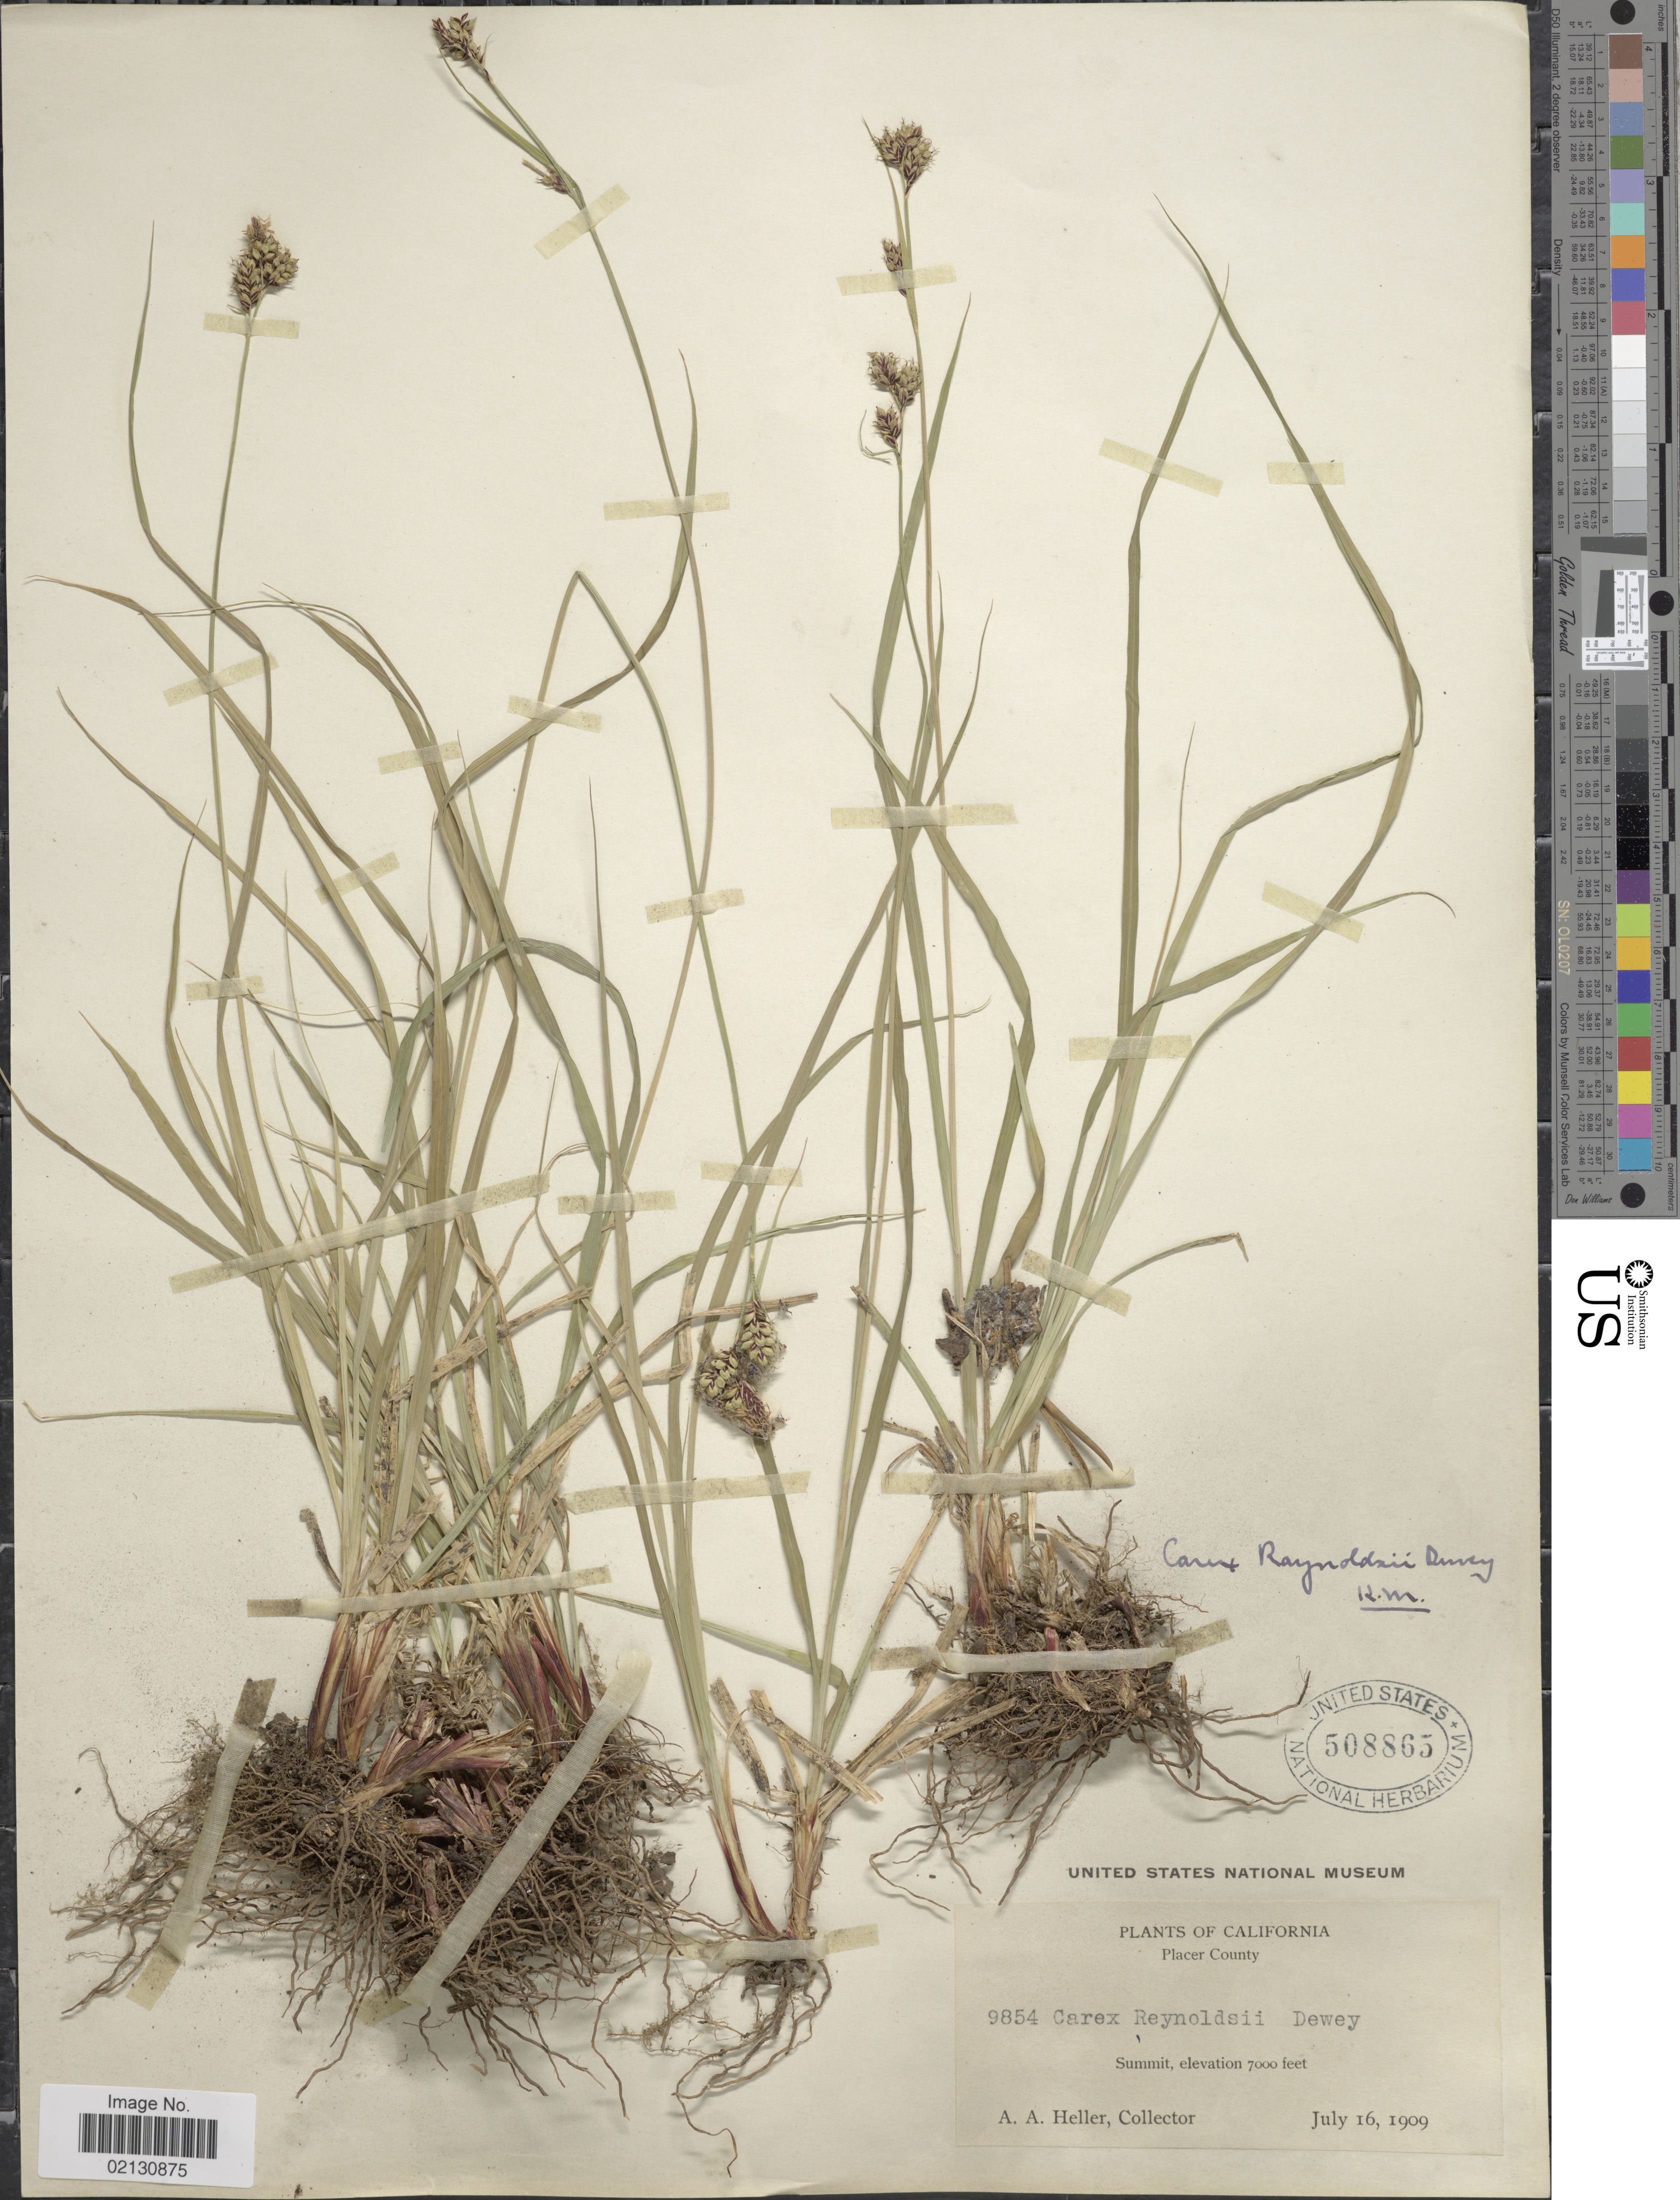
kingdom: Plantae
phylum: Tracheophyta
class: Liliopsida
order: Poales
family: Cyperaceae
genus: Carex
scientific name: Carex raynoldsii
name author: Dewey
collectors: A. A. Heller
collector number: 9854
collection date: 1909-07-16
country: United States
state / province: California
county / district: Placer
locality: Placer County. Summit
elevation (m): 2134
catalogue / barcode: US 508865